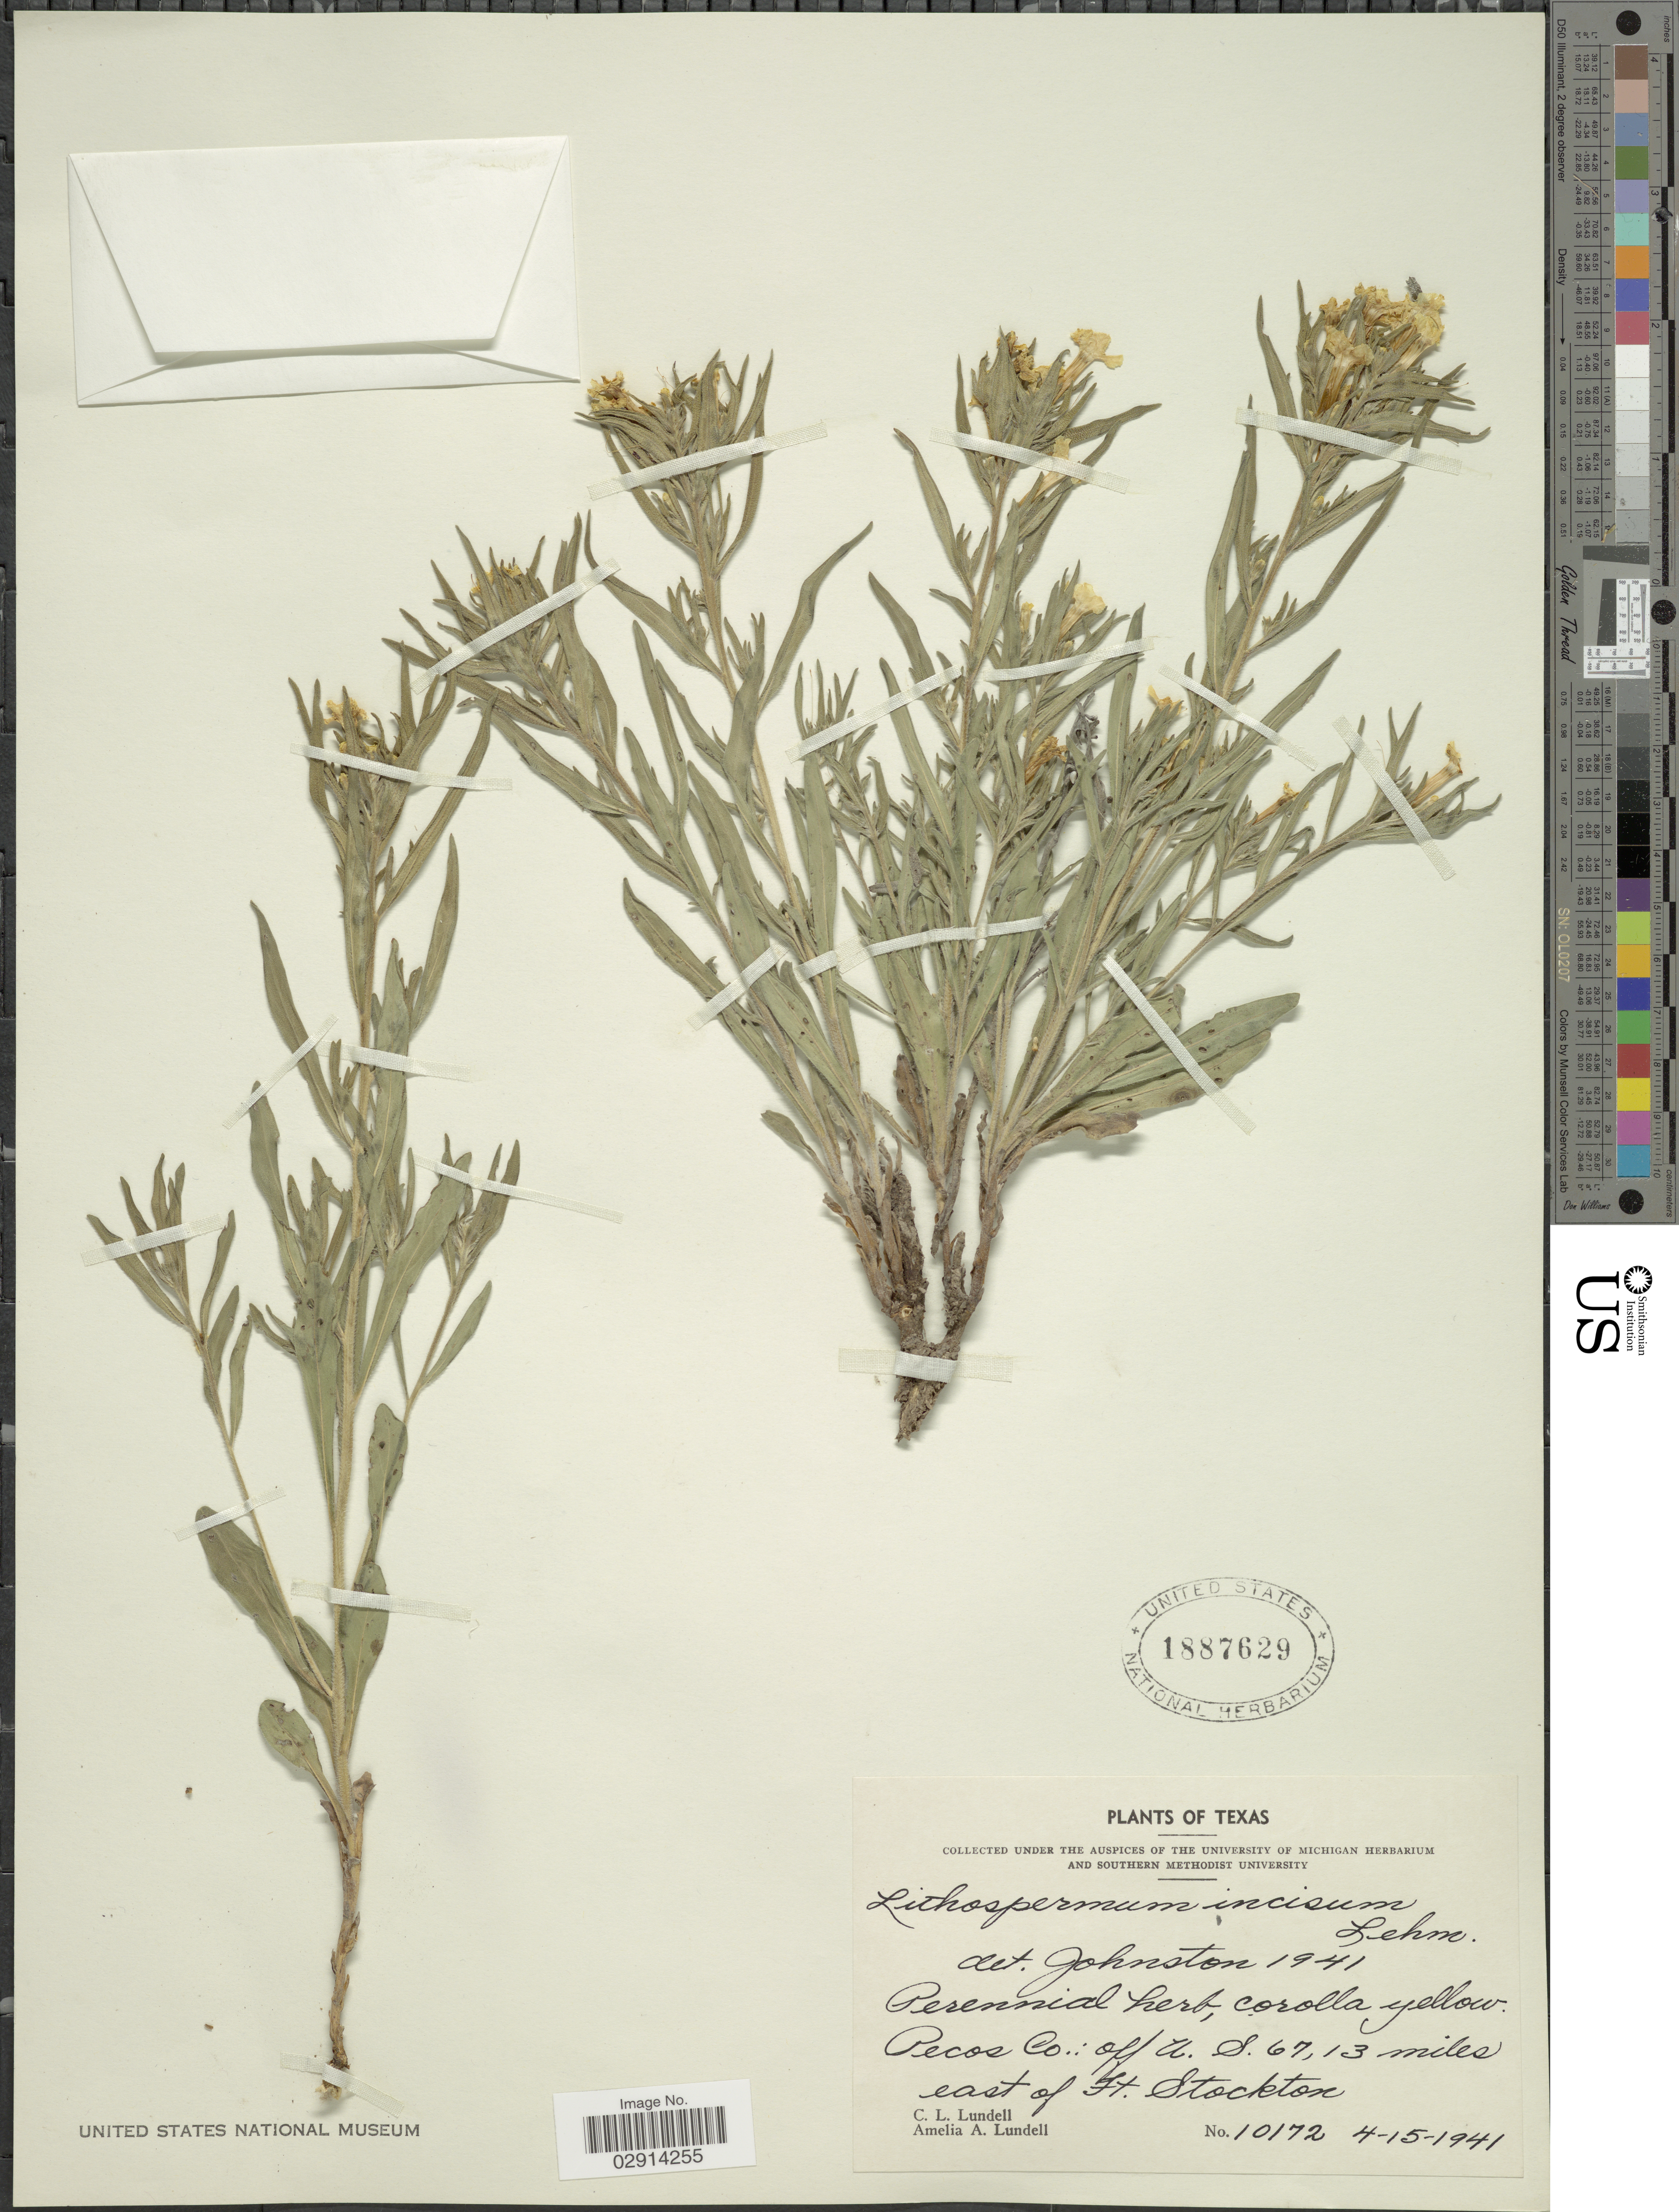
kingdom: Plantae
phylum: Tracheophyta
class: Magnoliopsida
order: Boraginales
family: Boraginaceae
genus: Lithospermum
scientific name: Lithospermum incisum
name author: Lehm.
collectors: C. L. Lundell & A. A. Lundell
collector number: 10172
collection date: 1941-04-15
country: United States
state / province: Texas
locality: Pecos Co.: off A.S. 67, 13 miles east of Ft. Stockton.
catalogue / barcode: US 1887629